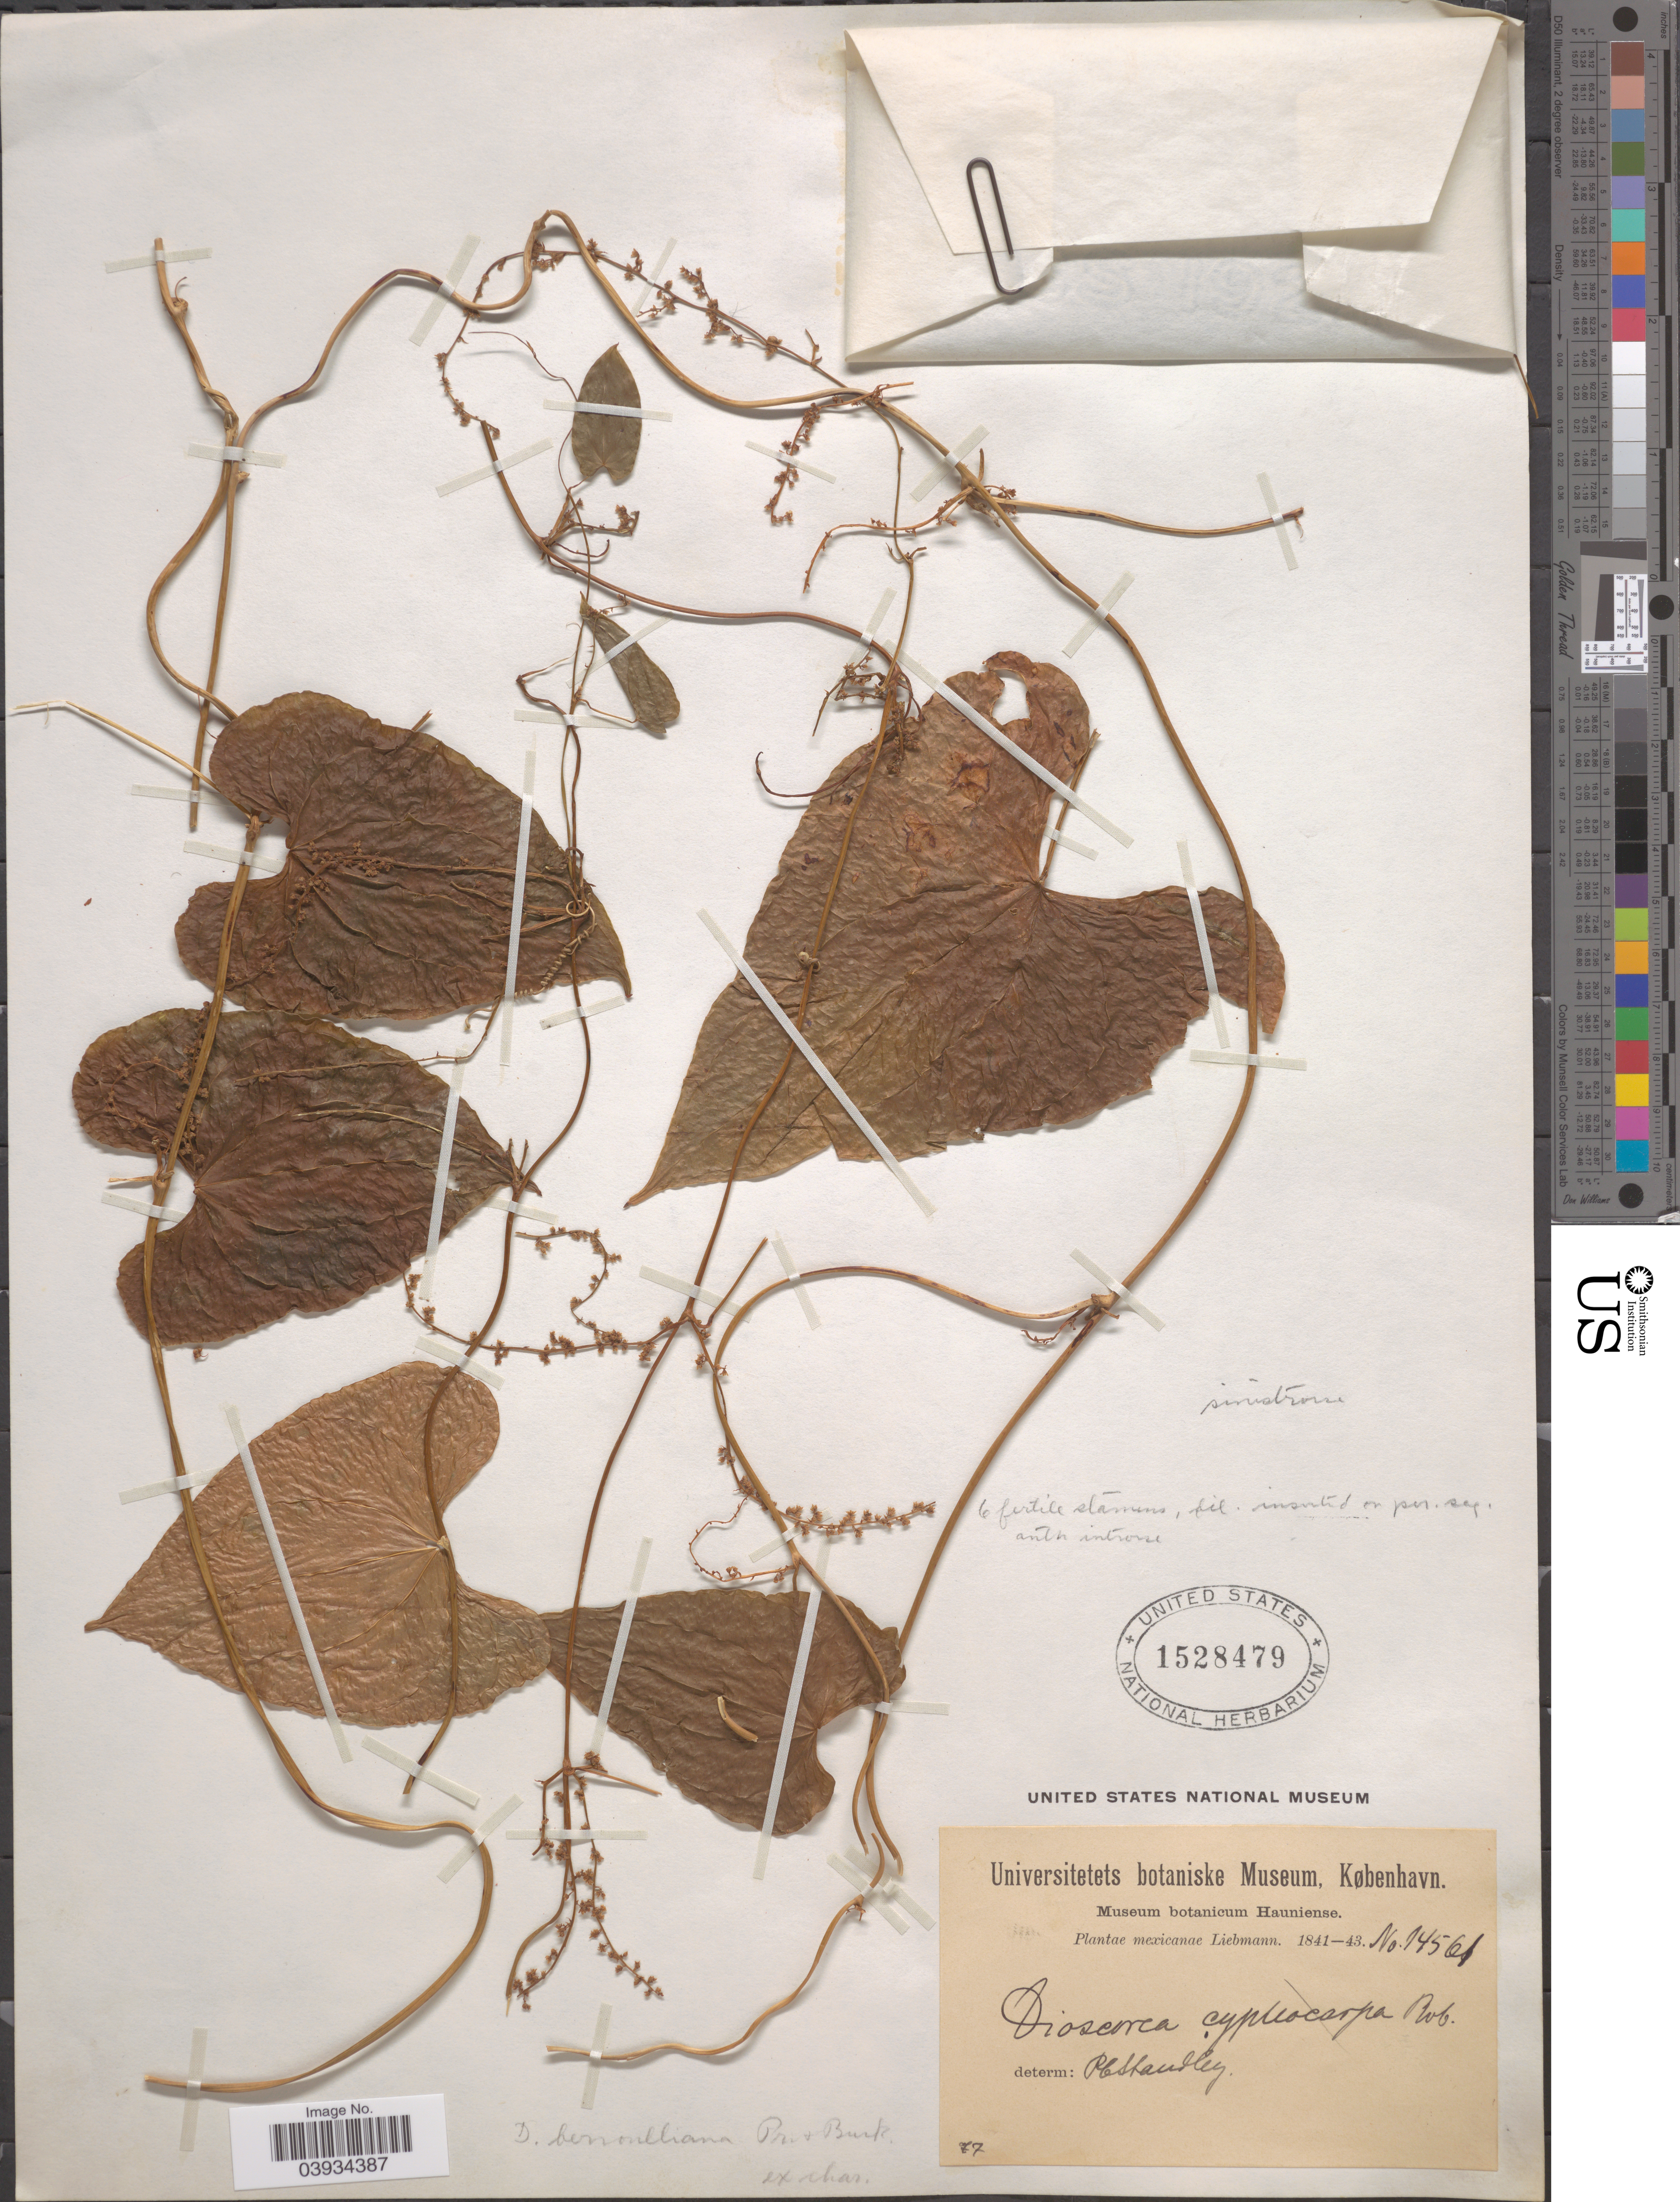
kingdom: Plantae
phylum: Tracheophyta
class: Liliopsida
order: Dioscoreales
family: Dioscoreaceae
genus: Dioscorea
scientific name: Dioscorea bernoulliana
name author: Prain & Burkill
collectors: Liebmann, --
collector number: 14561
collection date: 1841/1843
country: Mexico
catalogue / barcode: US 1528479